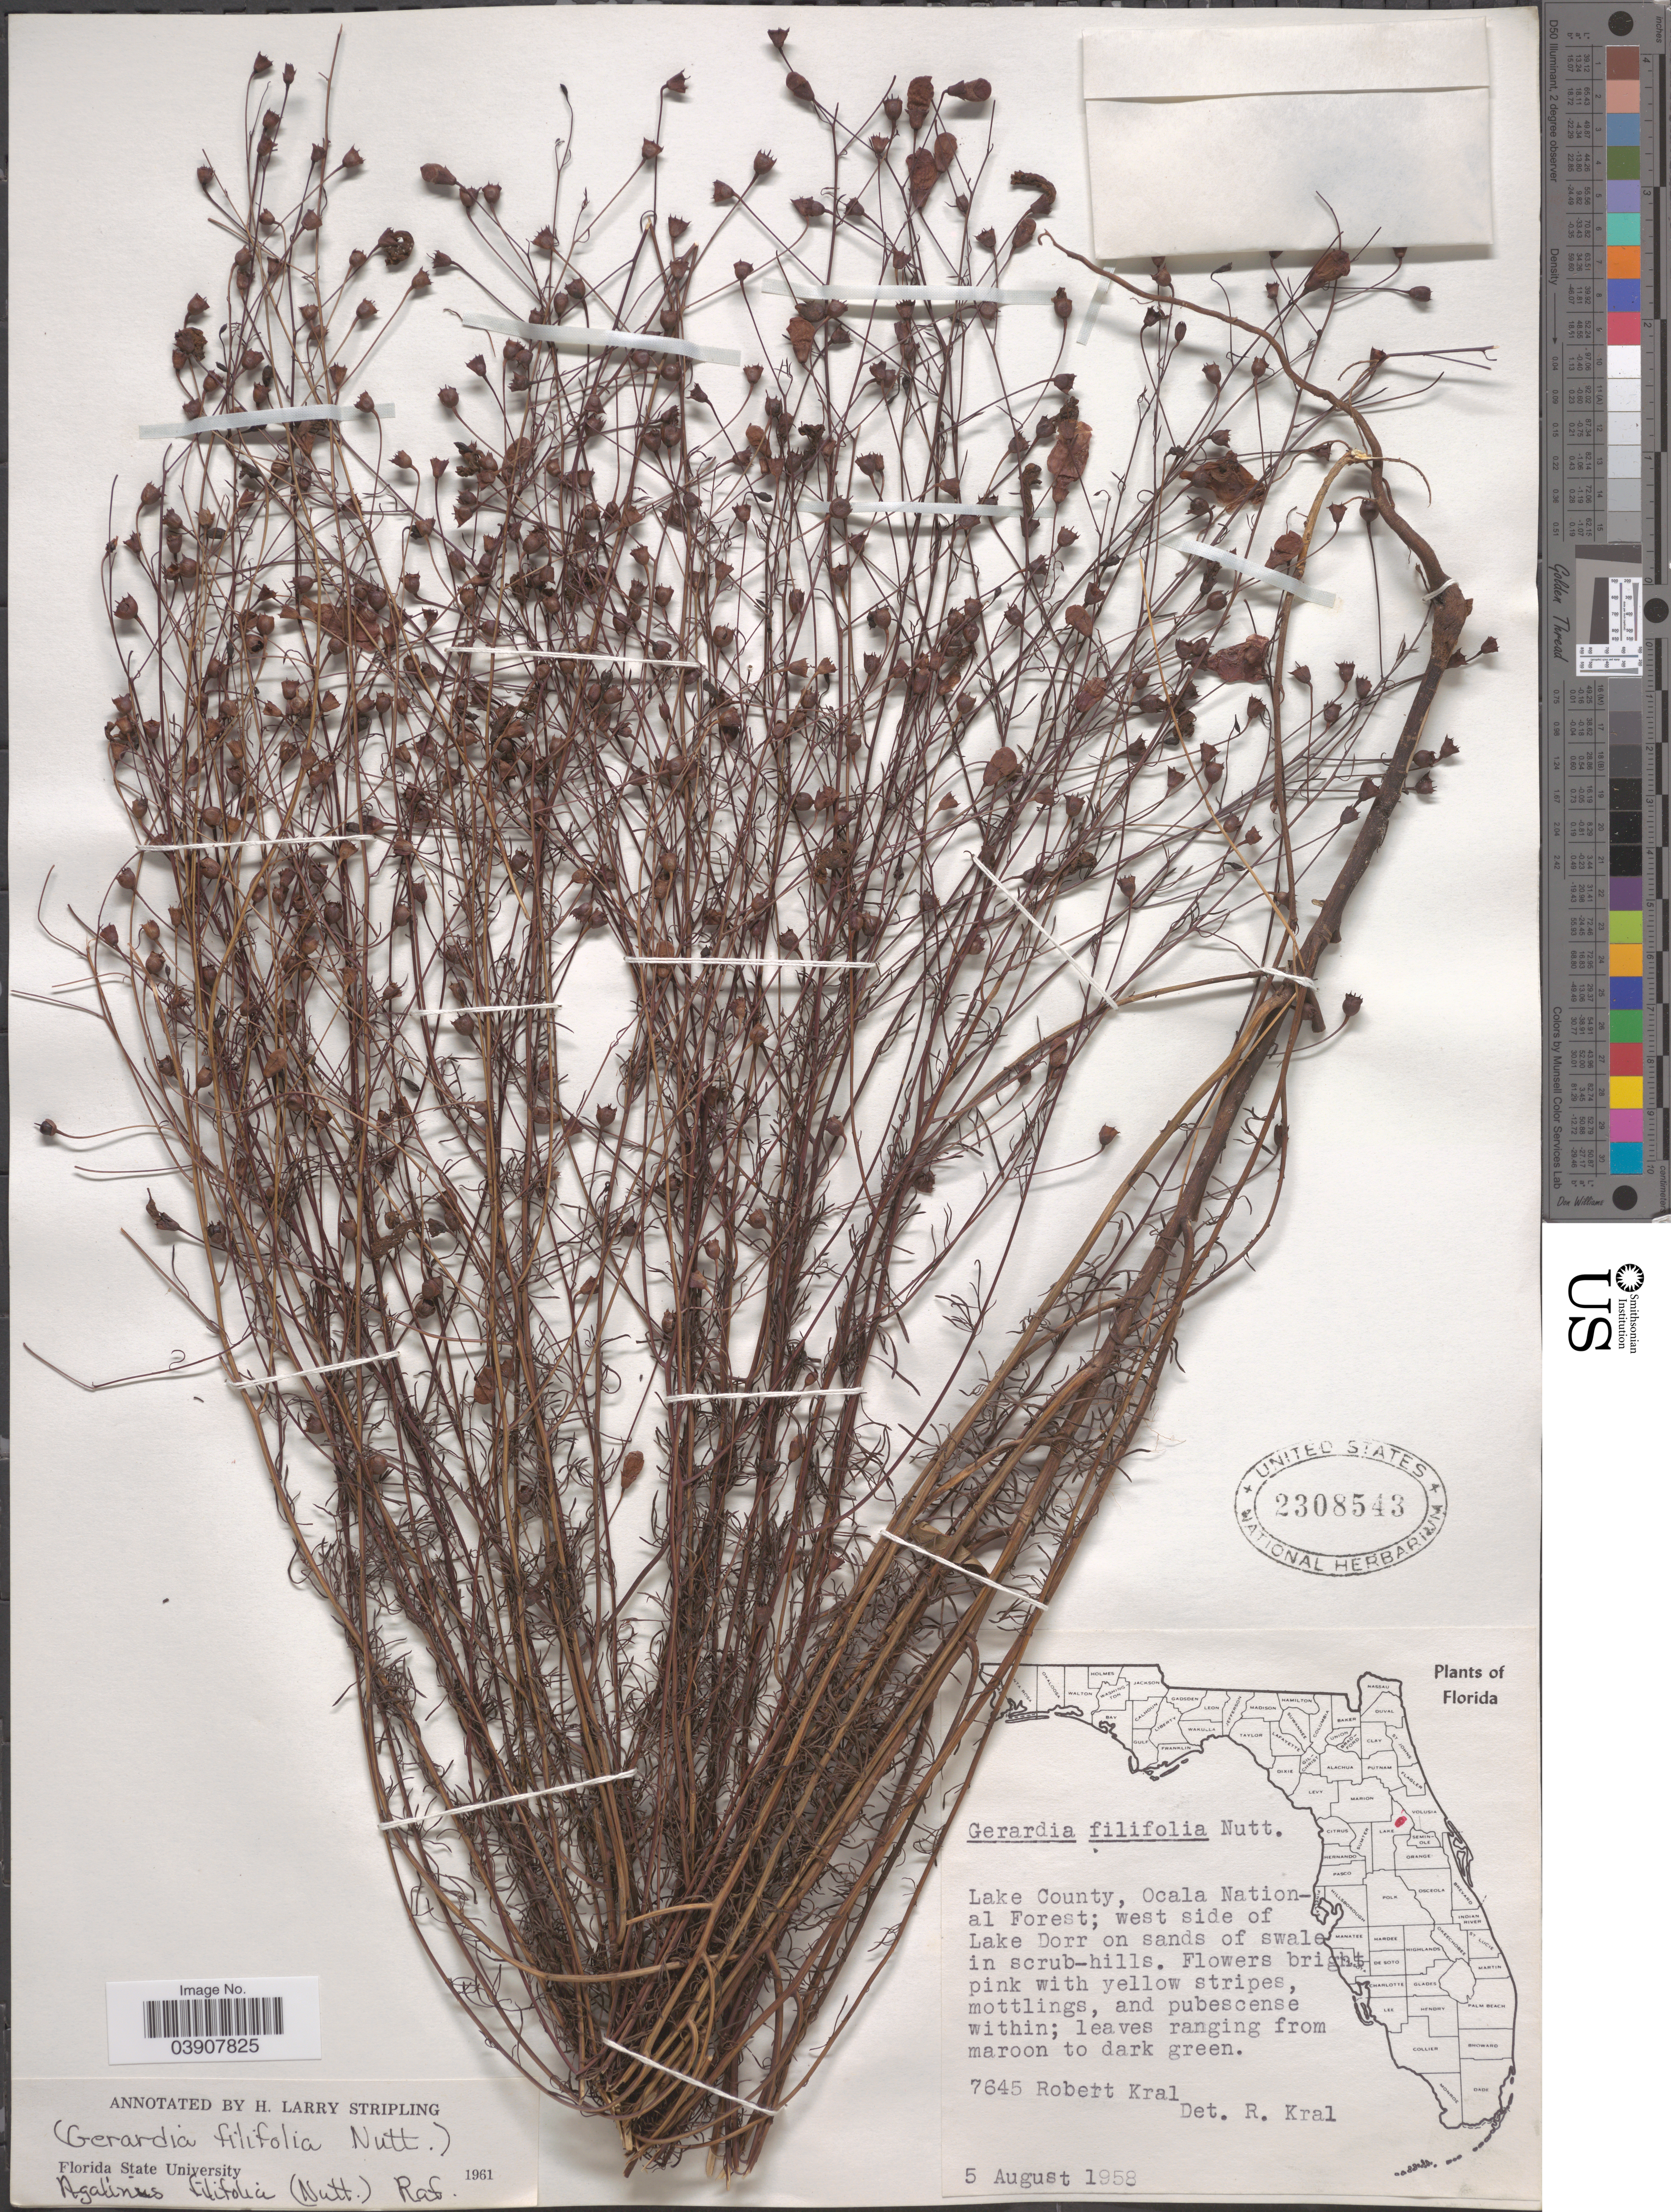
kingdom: Plantae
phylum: Tracheophyta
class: Magnoliopsida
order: Lamiales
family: Orobanchaceae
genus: Agalinis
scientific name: Agalinis filifolia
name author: Raf.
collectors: R. Kral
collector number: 7645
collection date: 1958-08-05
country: United States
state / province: Florida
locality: Lake County, Ocala National Forest; west side of Lake Dorr on sands of swale in scrub-hills.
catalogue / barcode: US 2308543